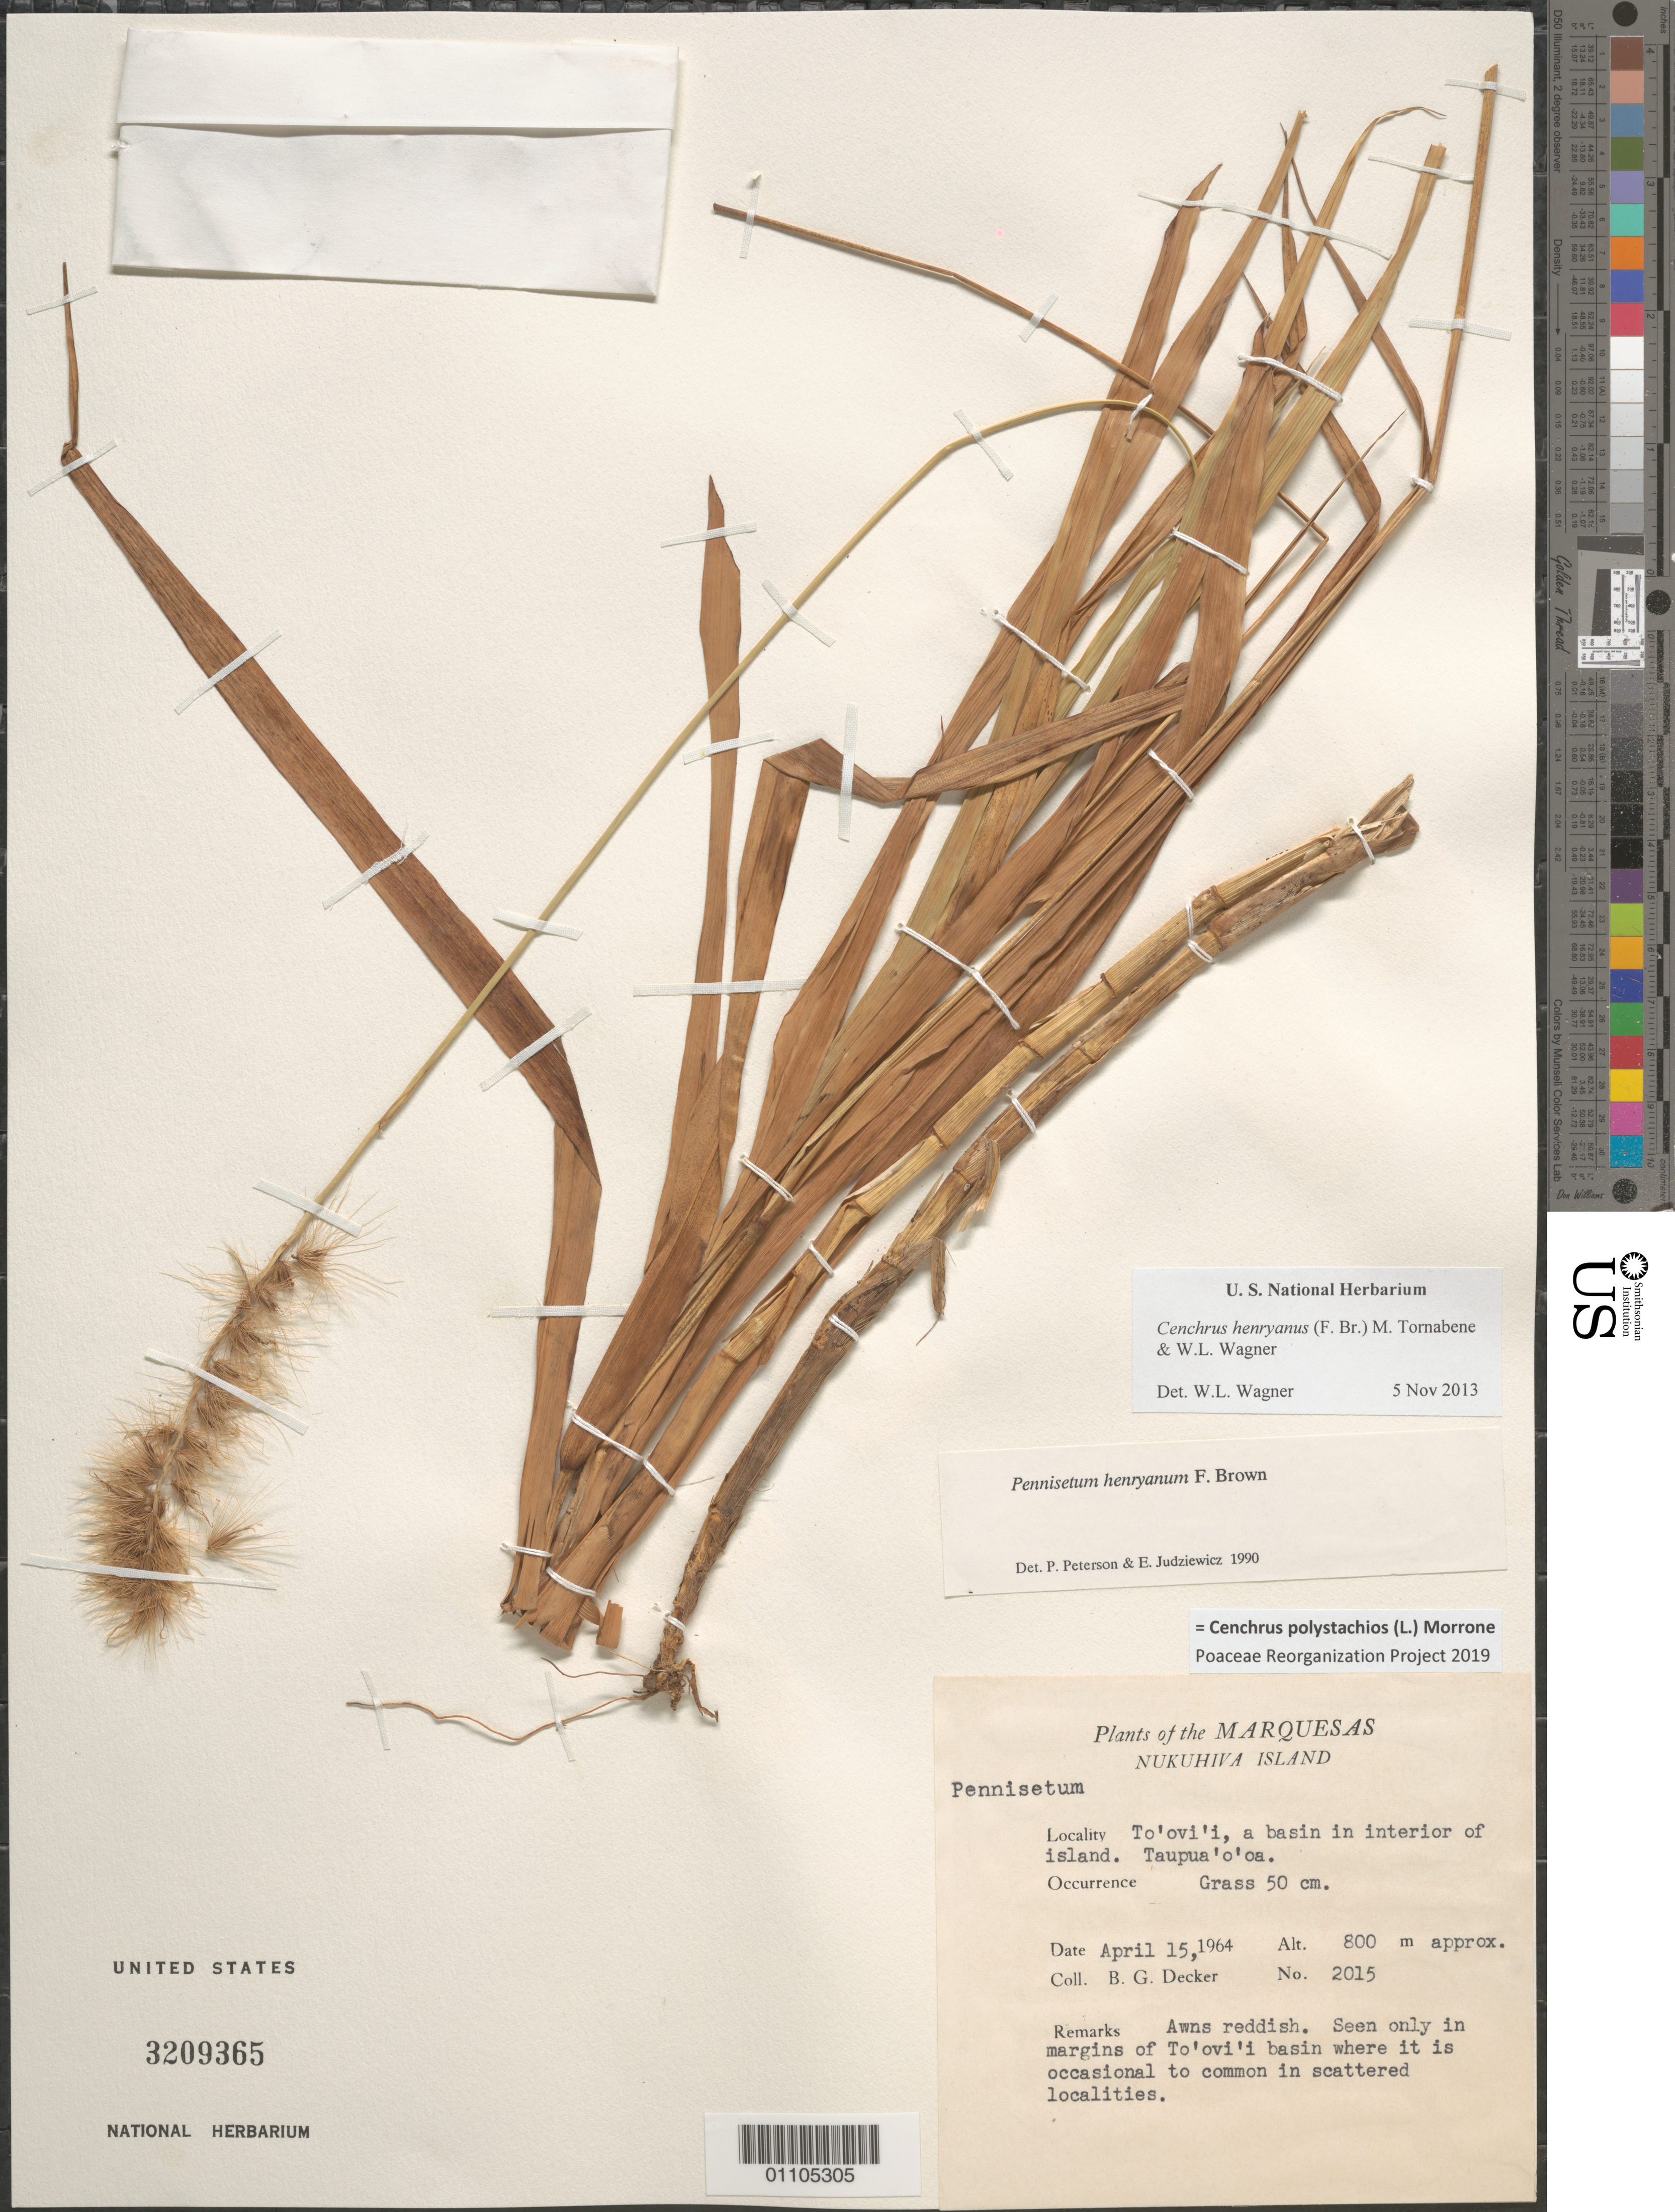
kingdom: Plantae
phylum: Tracheophyta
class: Liliopsida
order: Poales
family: Poaceae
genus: Cenchrus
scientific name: Cenchrus polystachios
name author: (L.) Morrone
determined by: Poaceae Reorganization Project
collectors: B. G. Decker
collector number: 2015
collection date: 1964-04-15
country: French Polynesia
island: Nuku Hiva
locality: To'ovi'i, a basin in interior of island, Taupua'o'oa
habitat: occasional to common in scattered localities on margins of Toovii basin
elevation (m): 800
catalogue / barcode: US 3209365